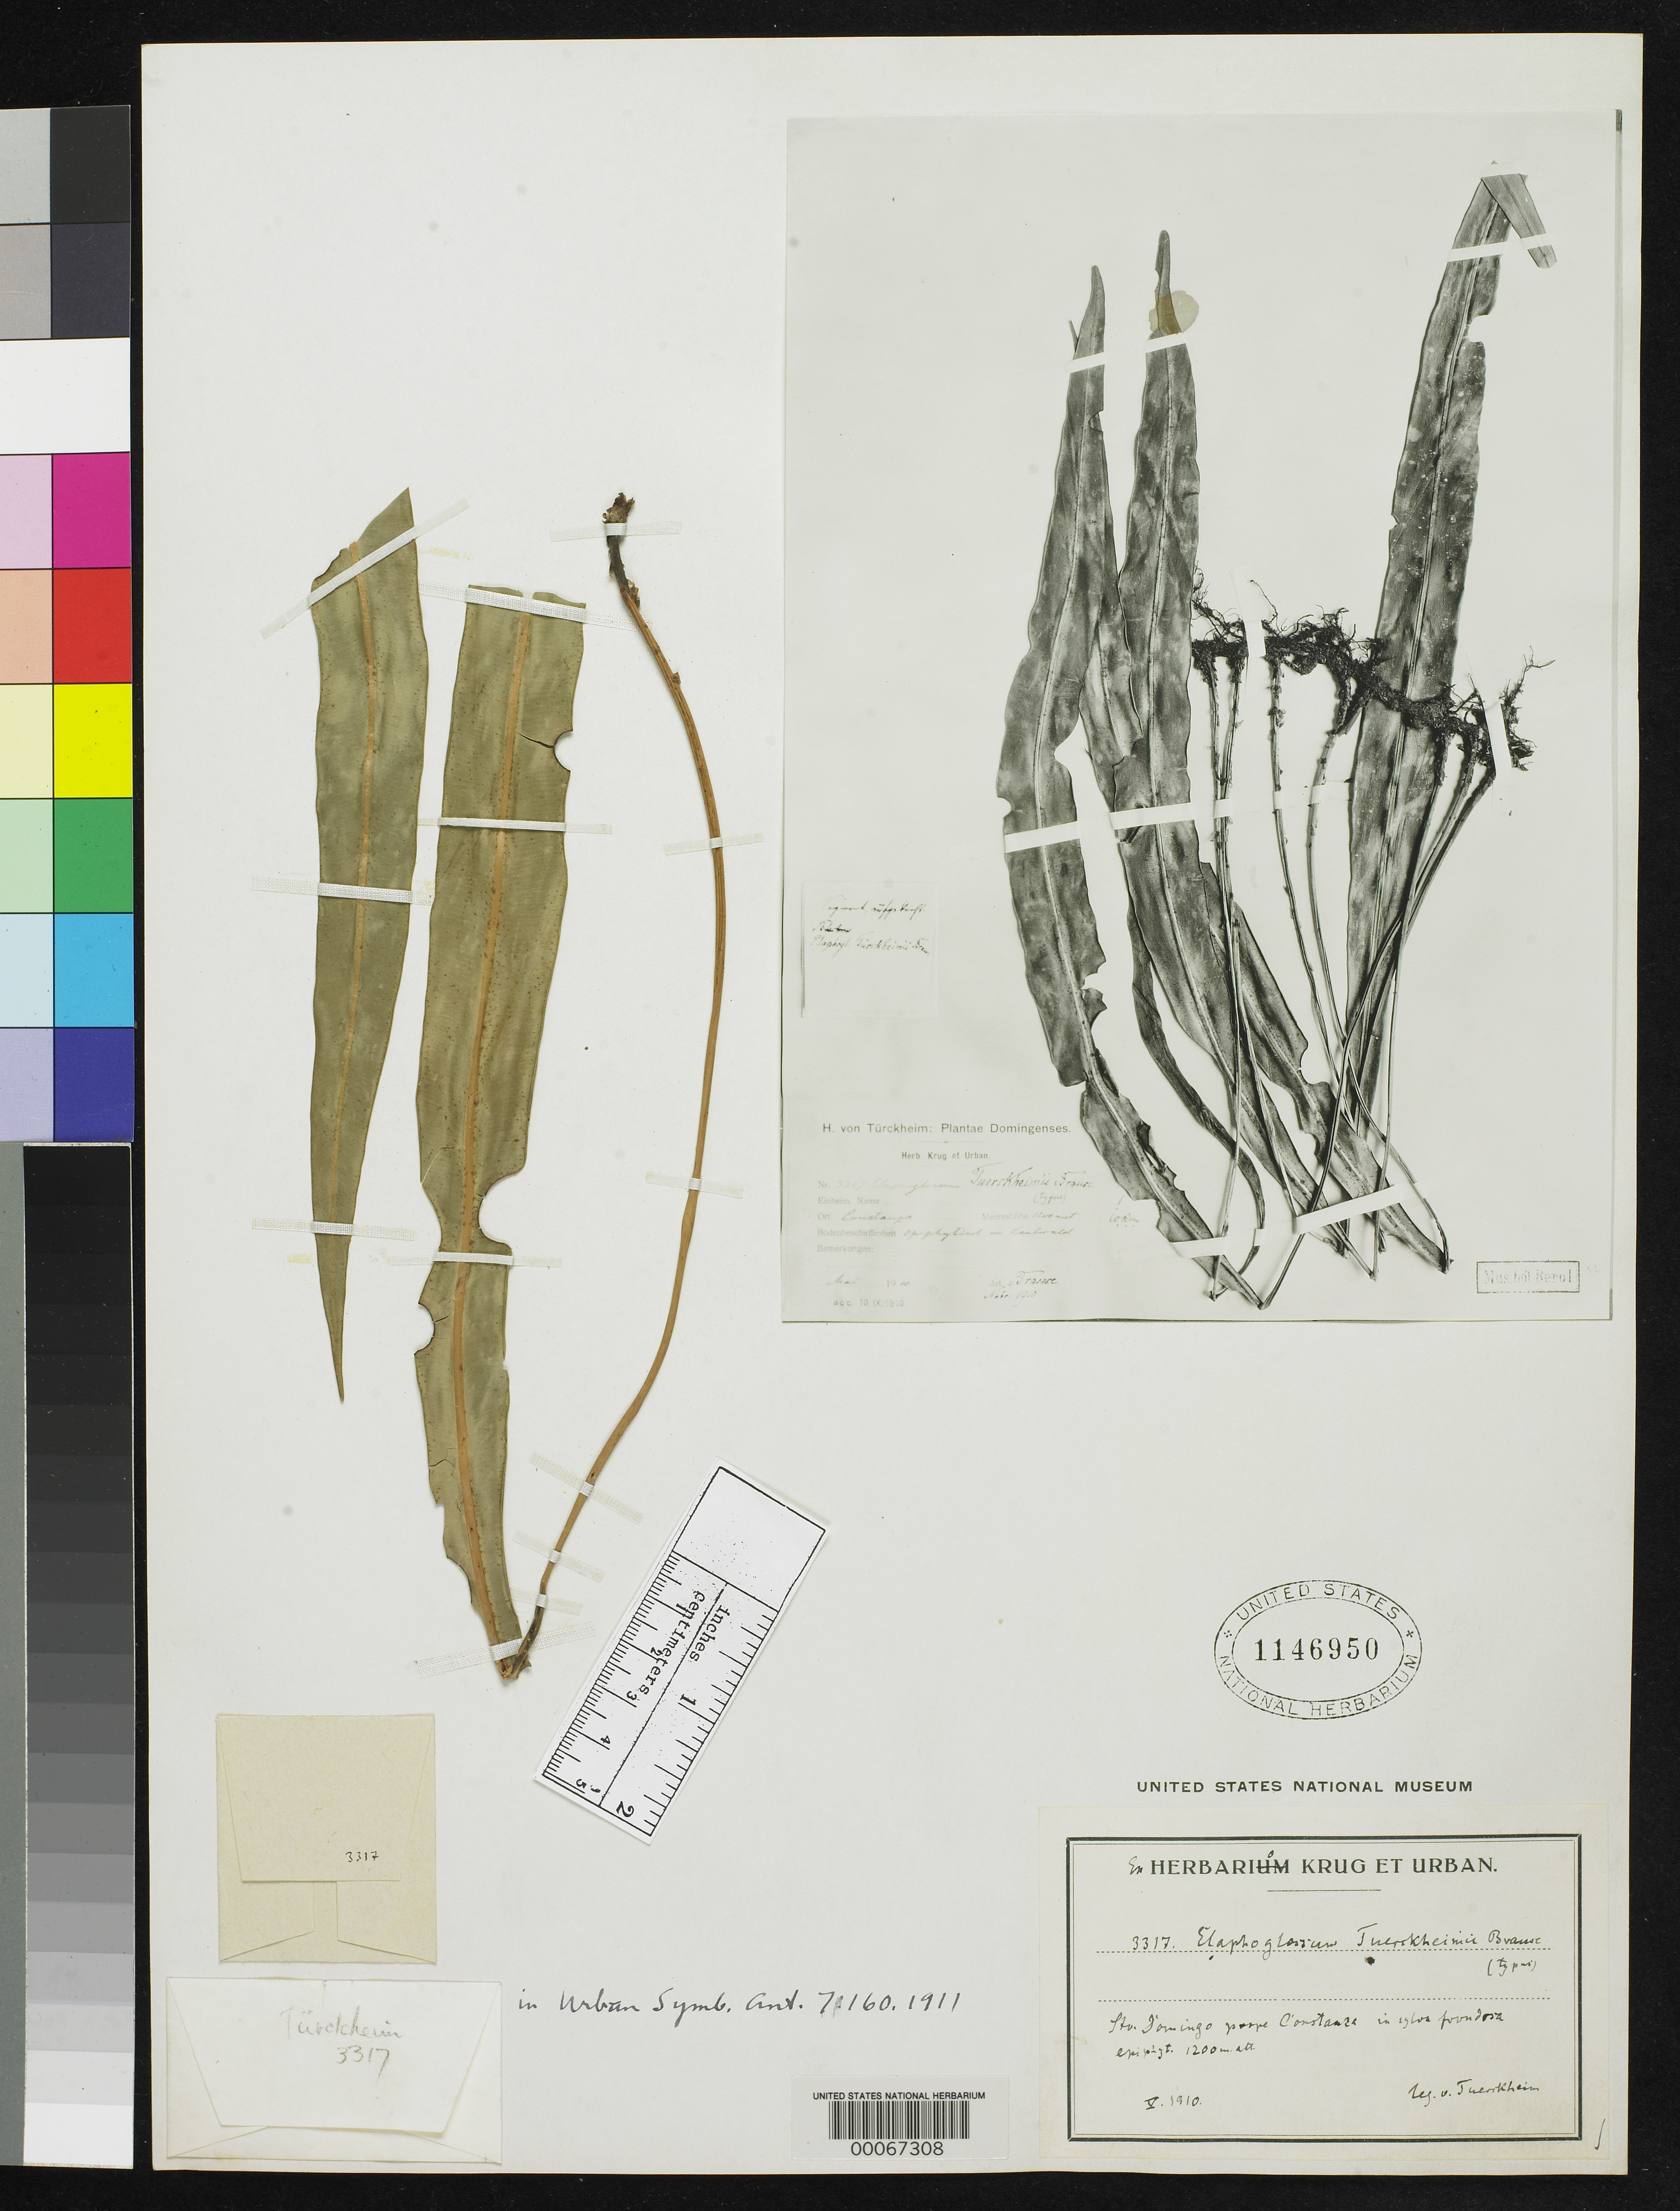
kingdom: Plantae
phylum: Tracheophyta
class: Polypodiopsida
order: Polypodiales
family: Dryopteridaceae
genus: Elaphoglossum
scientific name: Elaphoglossum tuerckheimii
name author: Brause in Urb.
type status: Isotype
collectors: H. von Türckheim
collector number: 3317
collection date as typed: May 1910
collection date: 1910-05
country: Dominican Republic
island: Hispaniola Island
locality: Prope Constanza.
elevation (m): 1200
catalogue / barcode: US 1146950